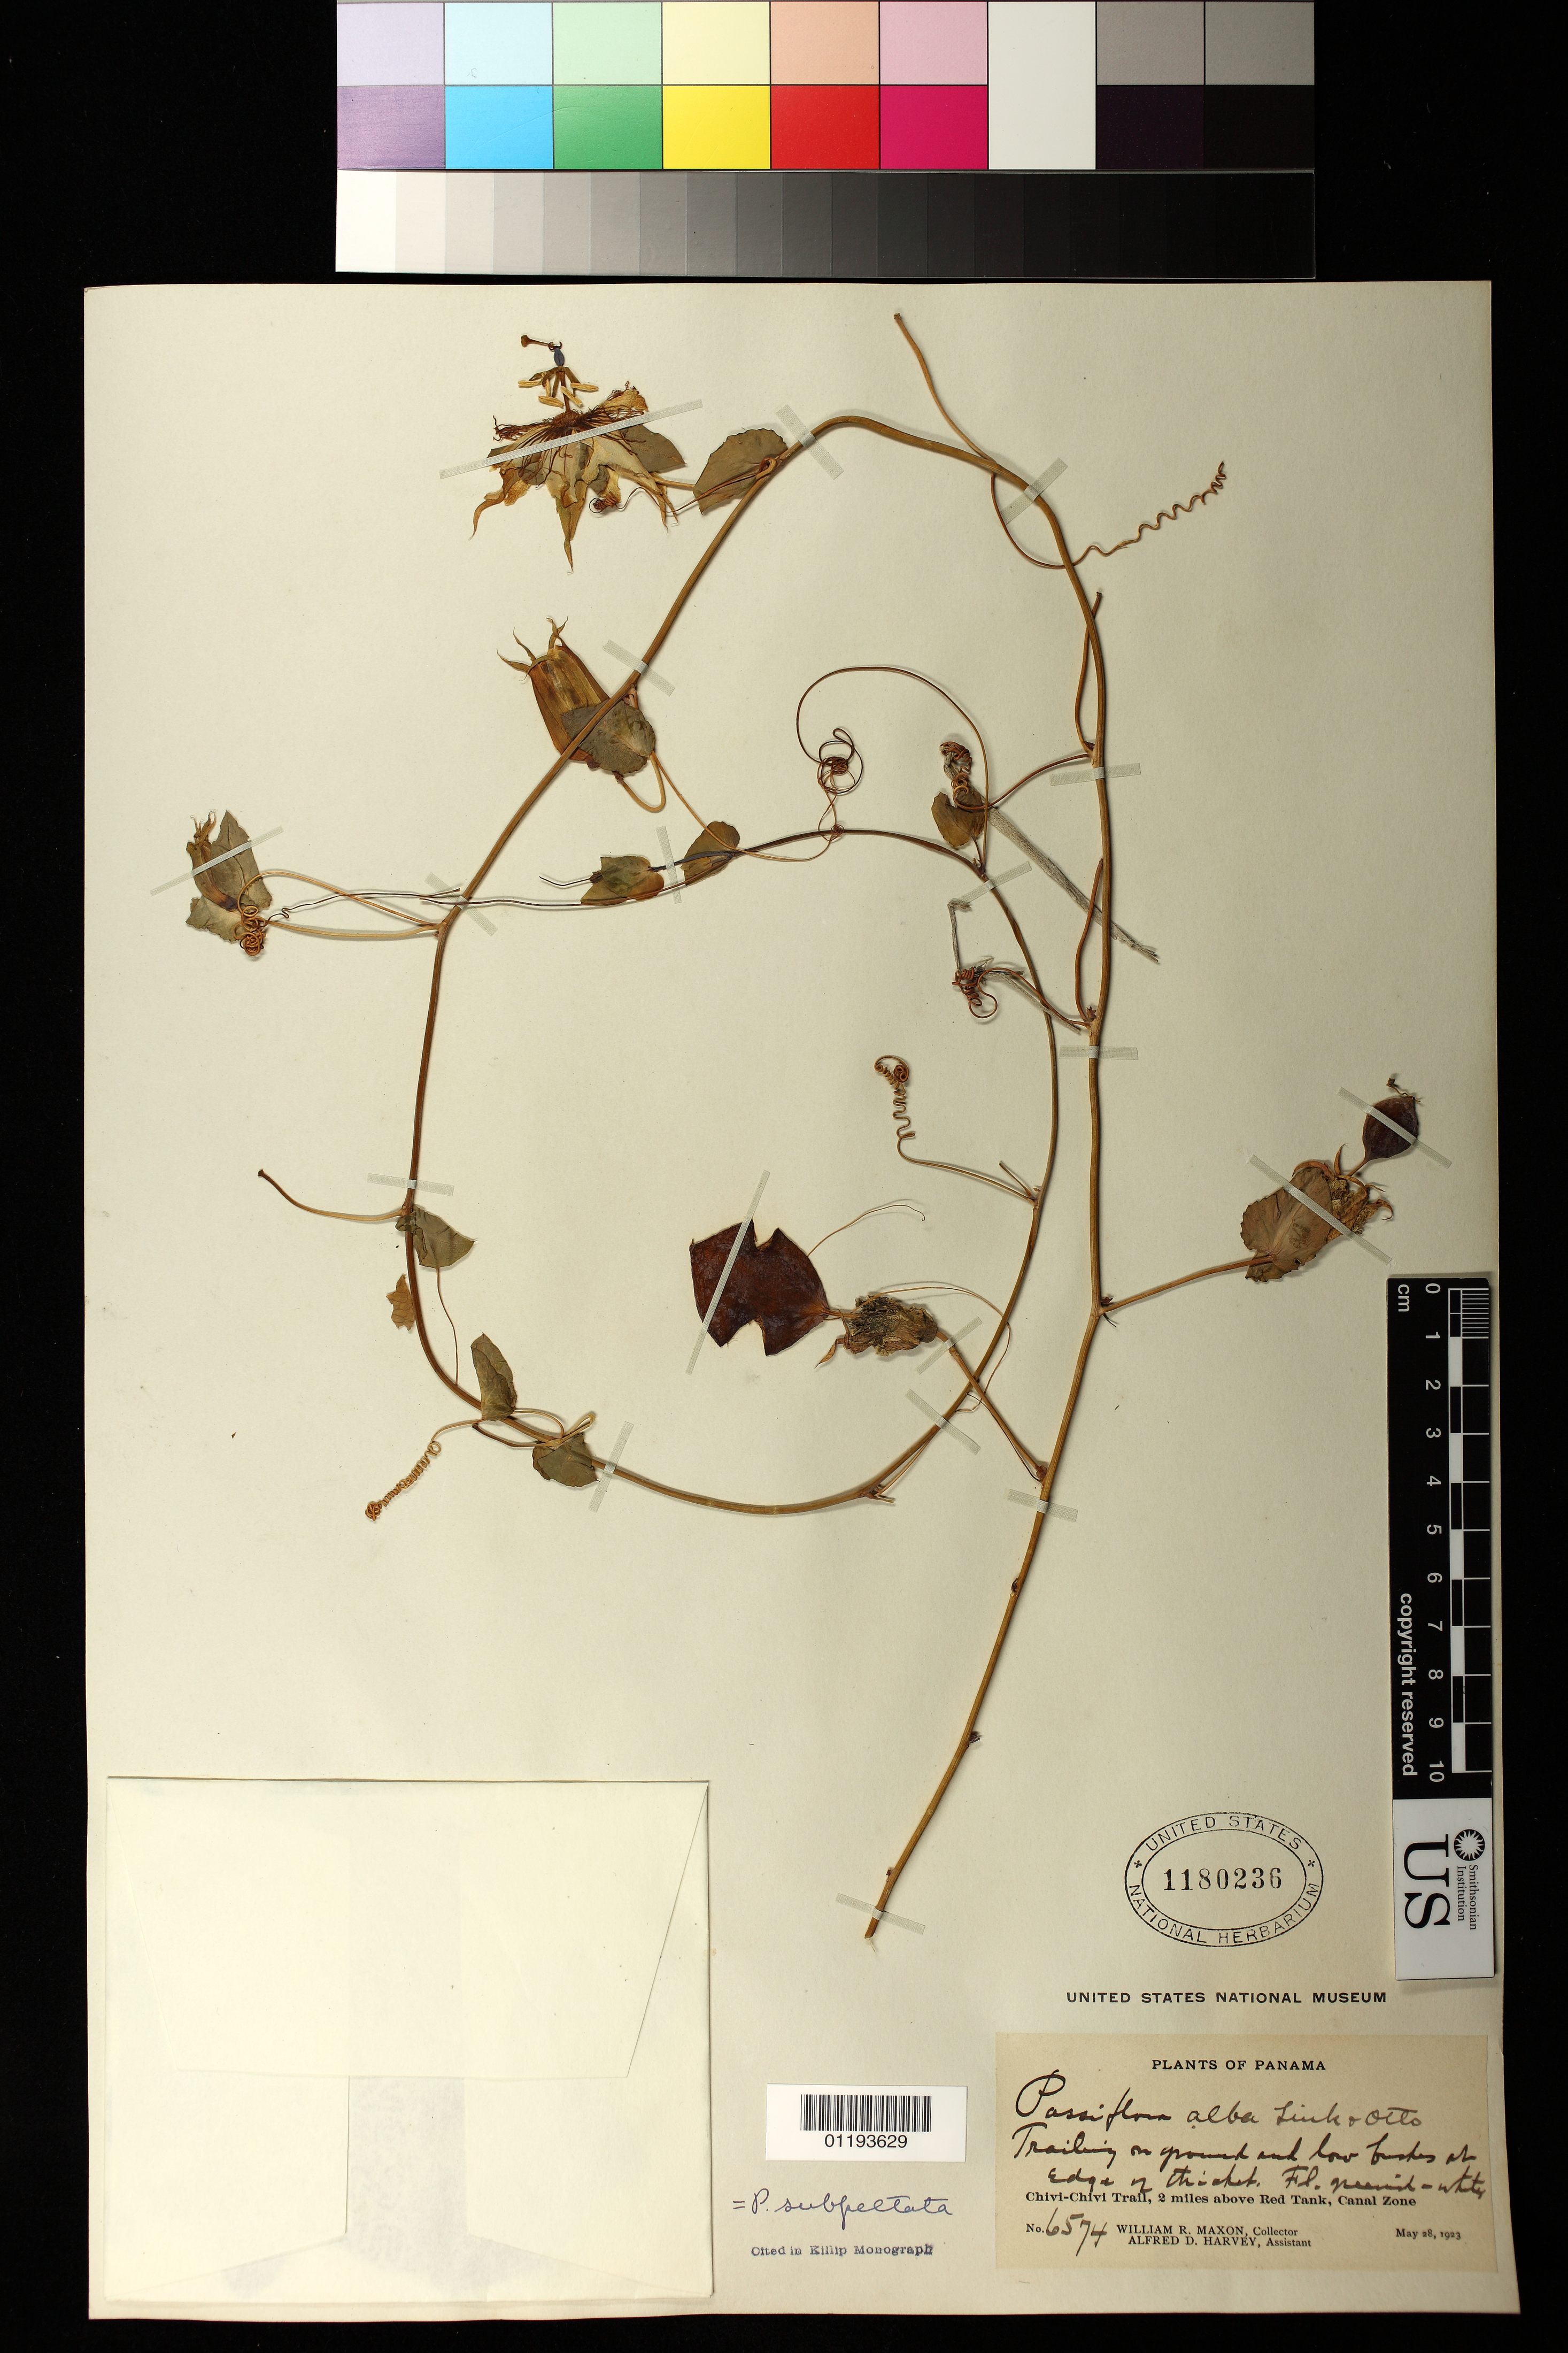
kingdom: Plantae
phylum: Tracheophyta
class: Magnoliopsida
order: Malpighiales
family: Passifloraceae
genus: Passiflora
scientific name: Passiflora subpeltata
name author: Ortega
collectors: W. R. Maxon & A. D. Harvey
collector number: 6574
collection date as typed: May 28 1923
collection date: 1923-05-28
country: Panama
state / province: Panamá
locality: Chivi-Chivi Trail, 2 miles above Red Tank, Canal Zone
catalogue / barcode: US 1180236